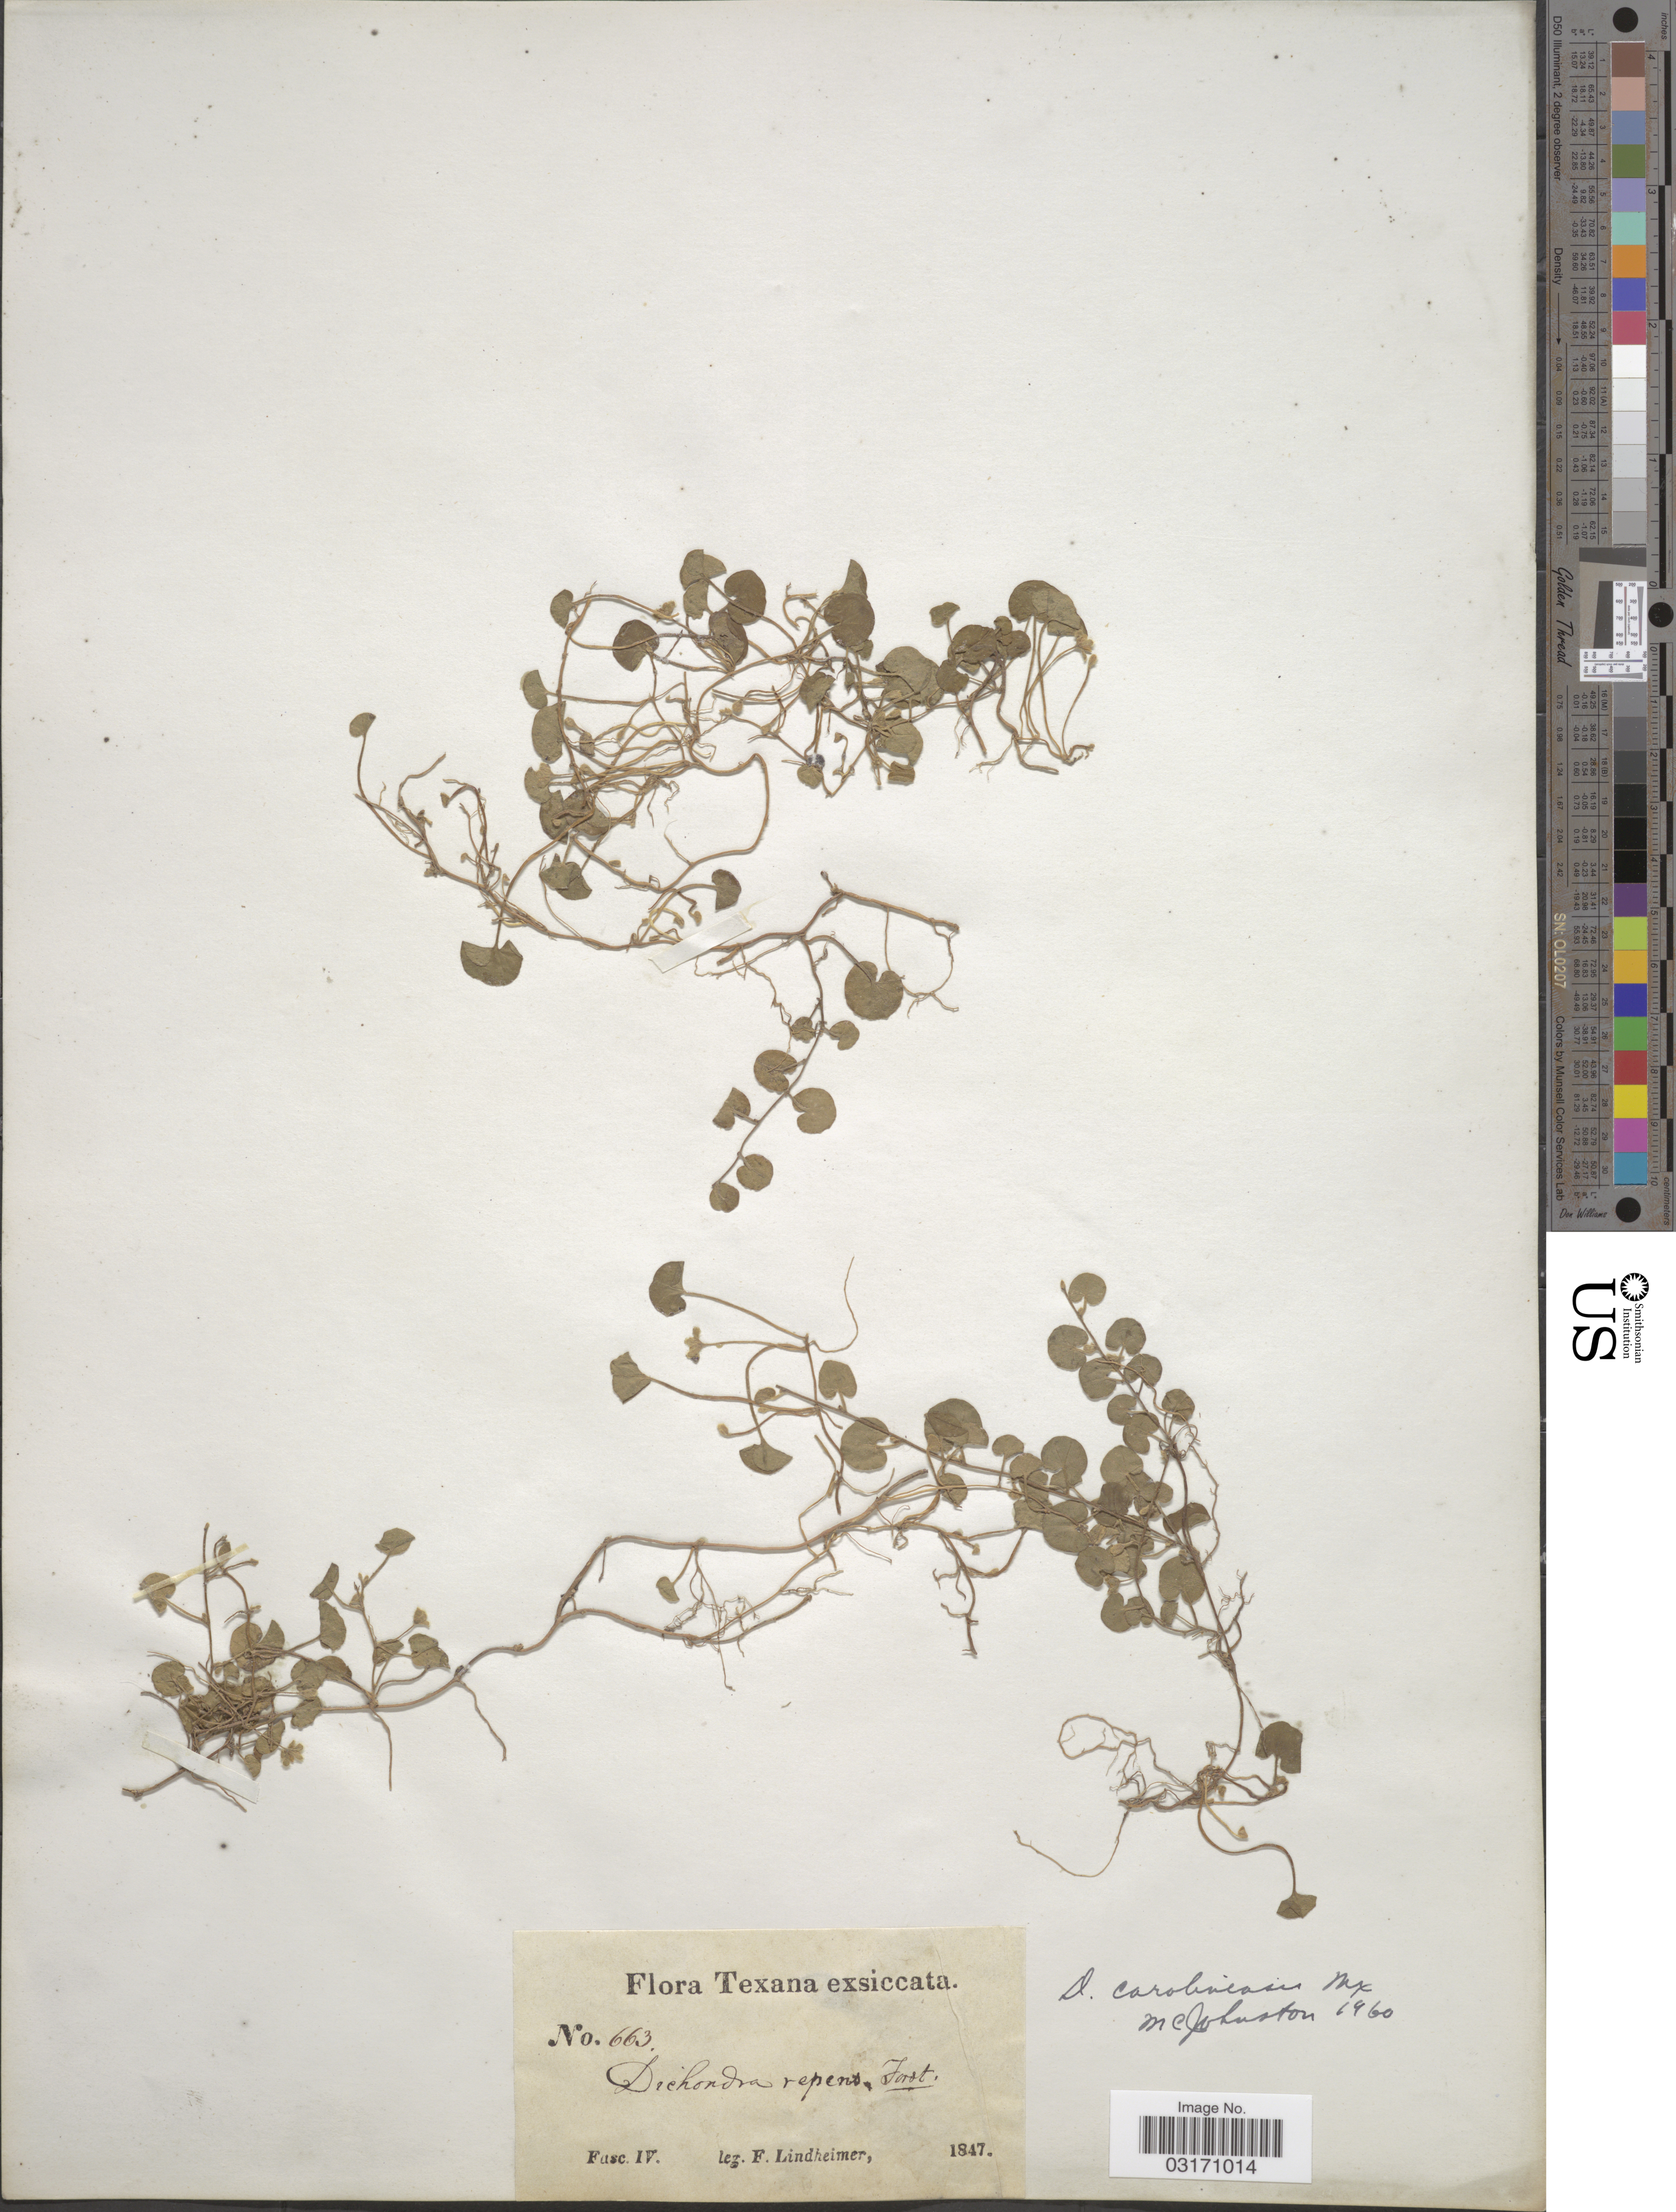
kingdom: Plantae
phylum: Tracheophyta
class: Magnoliopsida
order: Solanales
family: Convolvulaceae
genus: Dichondra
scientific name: Dichondra carolinensis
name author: Michx.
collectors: F. Lindheimer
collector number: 663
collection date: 1847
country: United States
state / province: Texas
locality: Fasc. IV. [unsure placement]